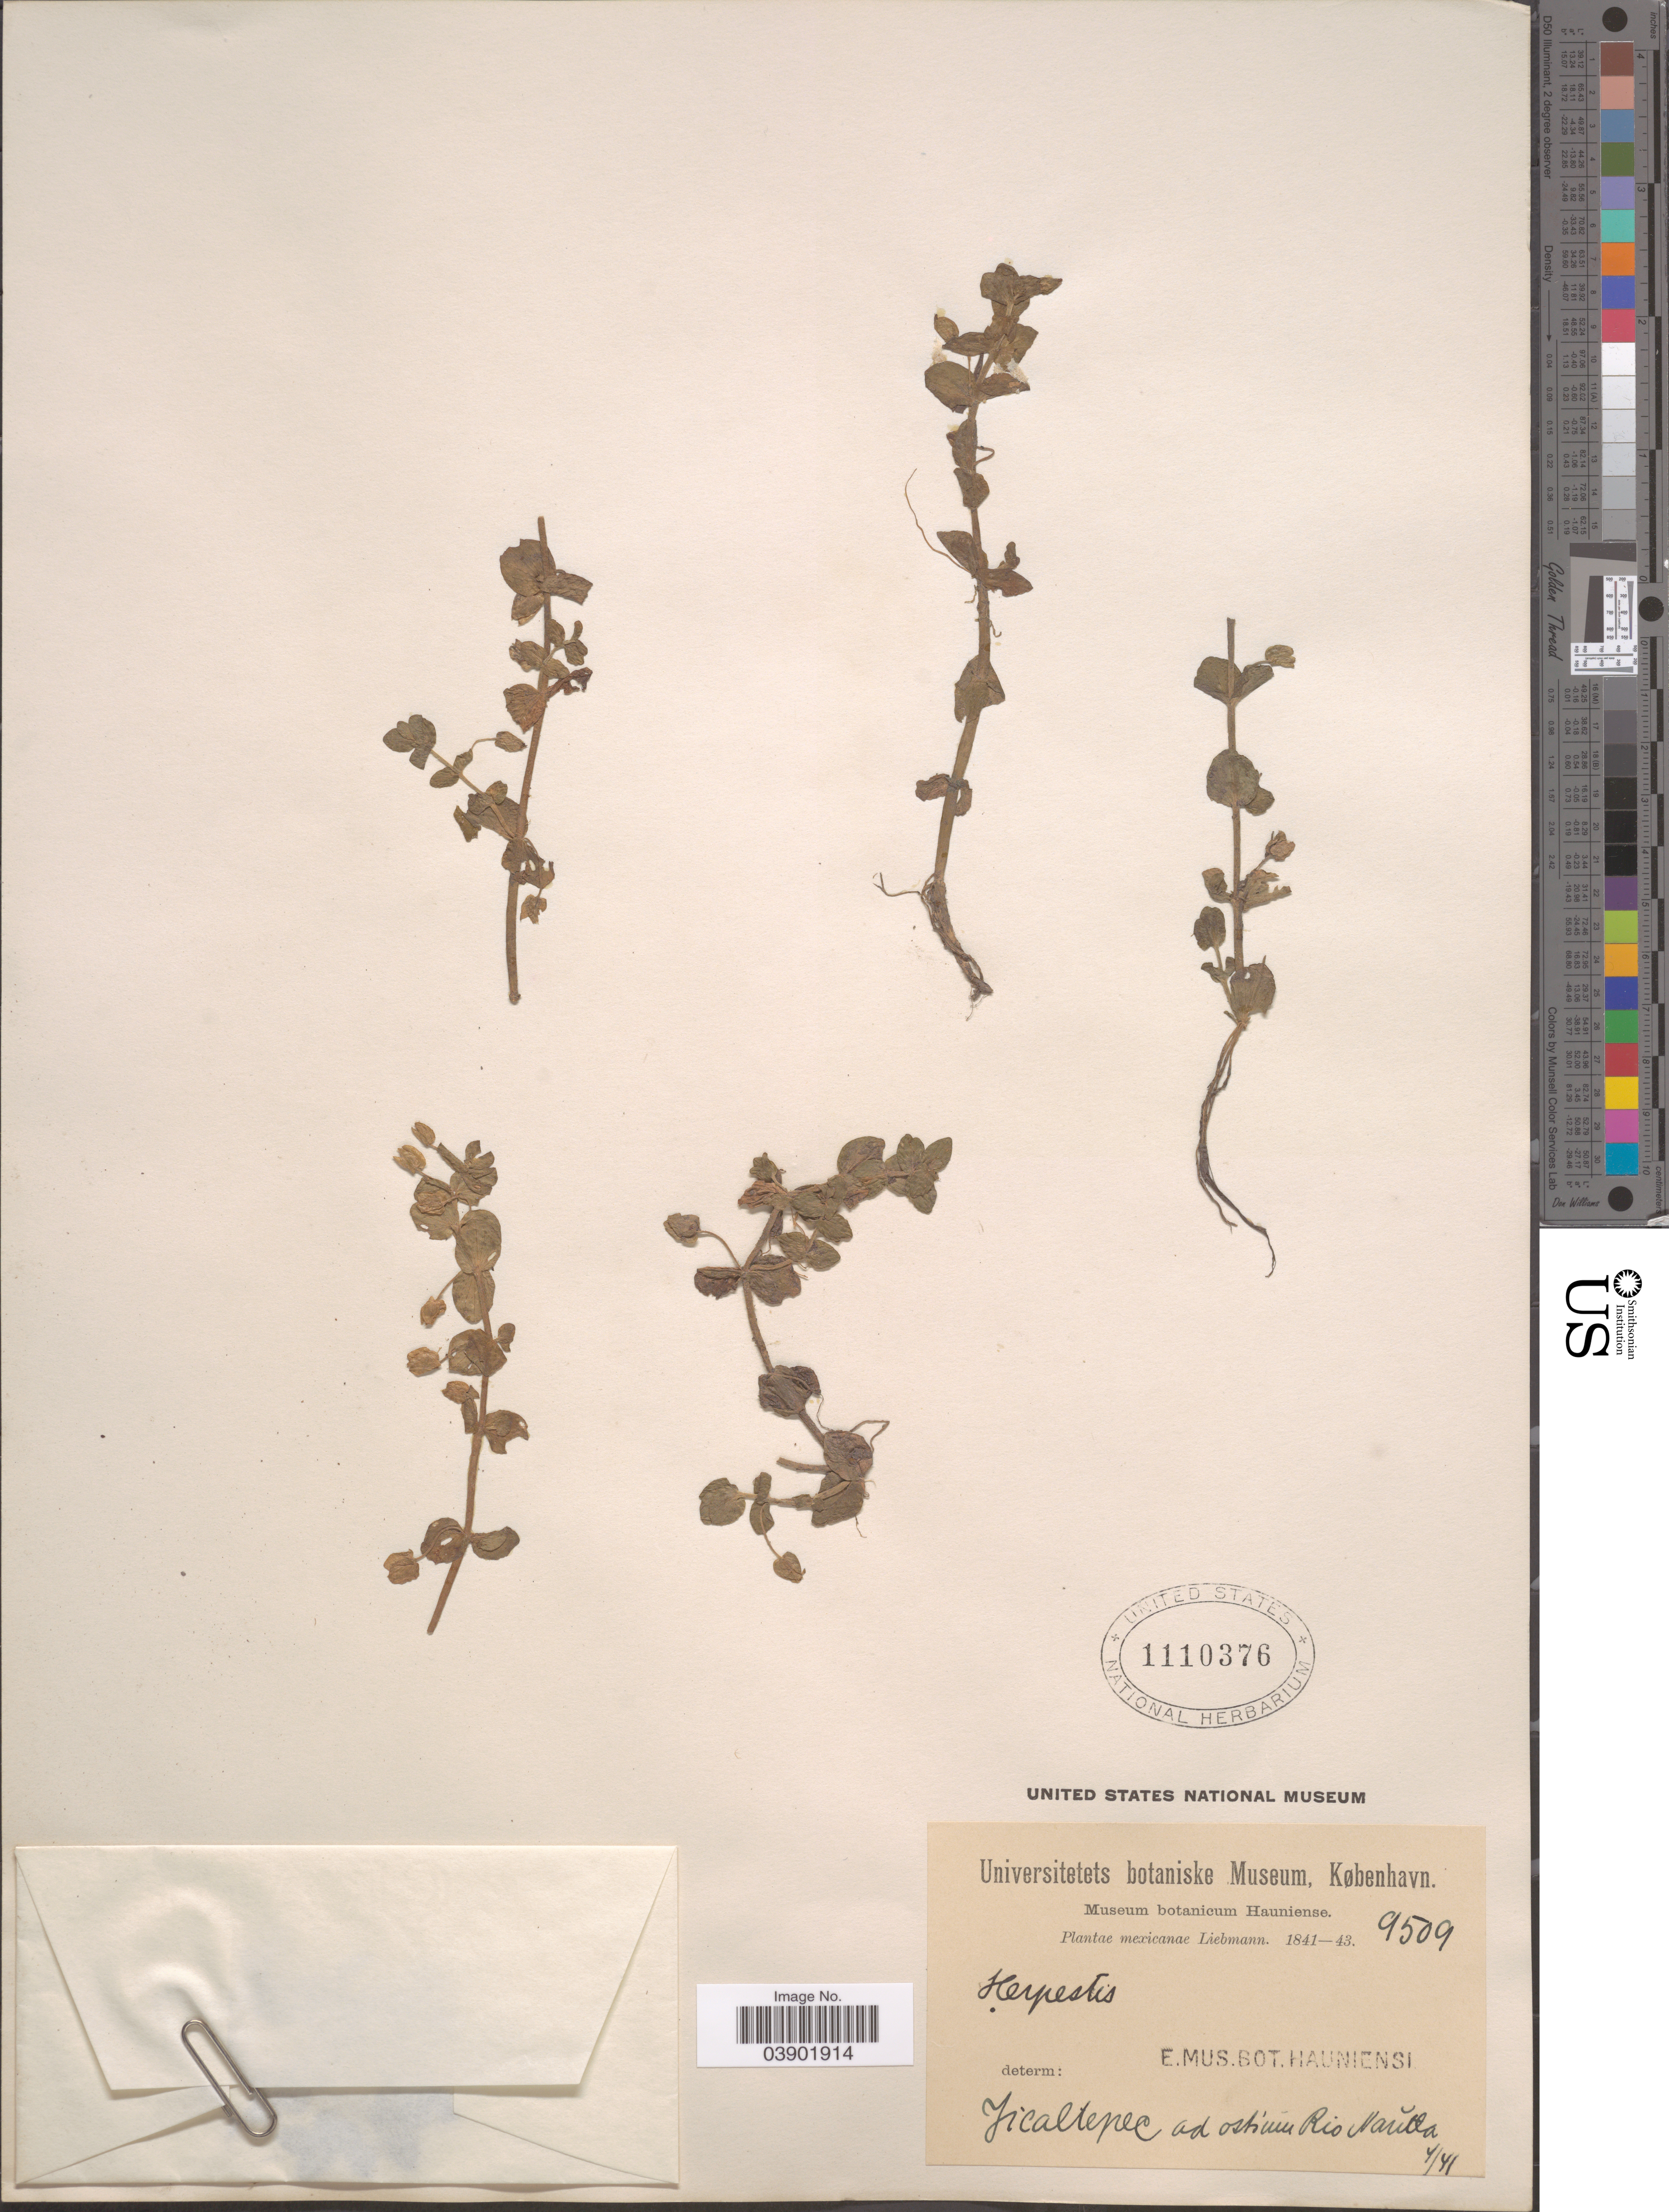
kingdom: Plantae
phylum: Tracheophyta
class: Magnoliopsida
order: Lamiales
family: Plantaginaceae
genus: Bacopa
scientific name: Bacopa salzmannii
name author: (Benth.) Wettst. ex Edwall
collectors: Liebmann, --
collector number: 9509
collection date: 1841-04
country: Mexico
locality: Jicaltepec ad ostium Rio Nautla.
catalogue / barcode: US 1110376